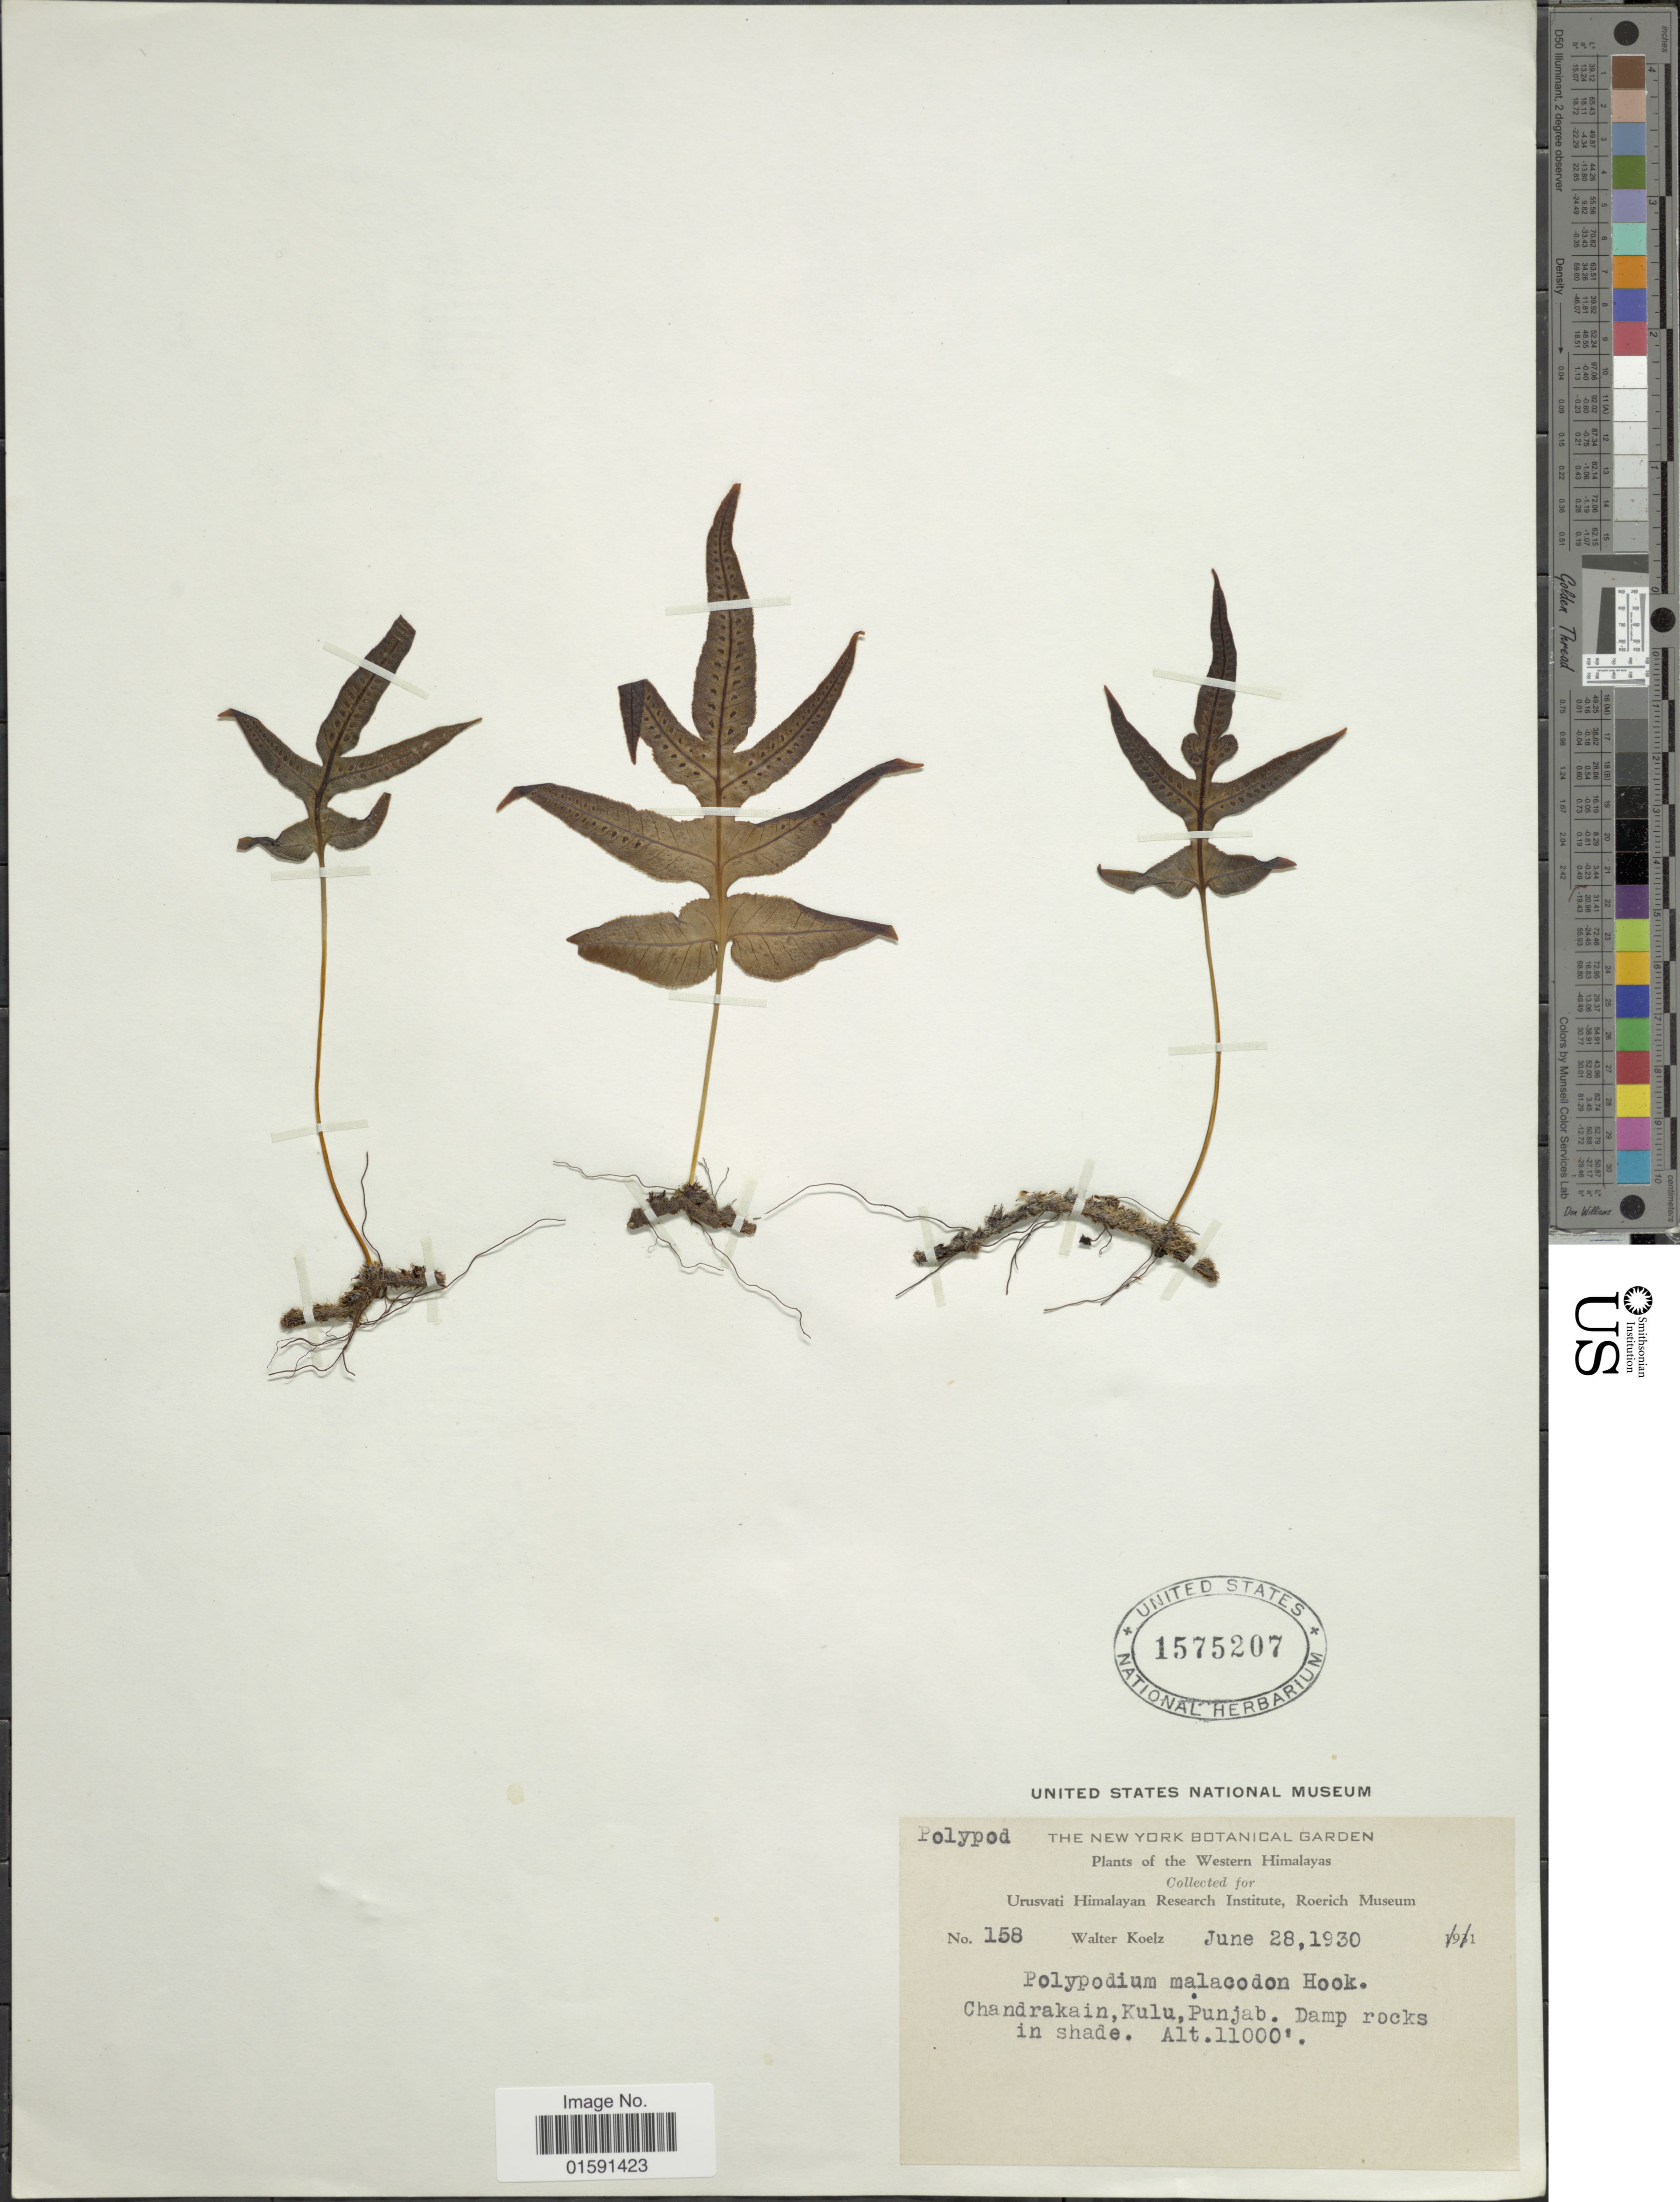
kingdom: Plantae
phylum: Tracheophyta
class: Polypodiopsida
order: Polypodiales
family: Polypodiaceae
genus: Selliguea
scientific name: Selliguea malacodon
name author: (Hook.) S. L. Yu et al.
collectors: W. N. Koelz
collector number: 158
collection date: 1930-06-28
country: India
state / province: Punjab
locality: Western Himalayas, Chandrakain, Kulu, Punjab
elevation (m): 3353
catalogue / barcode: US 1575207